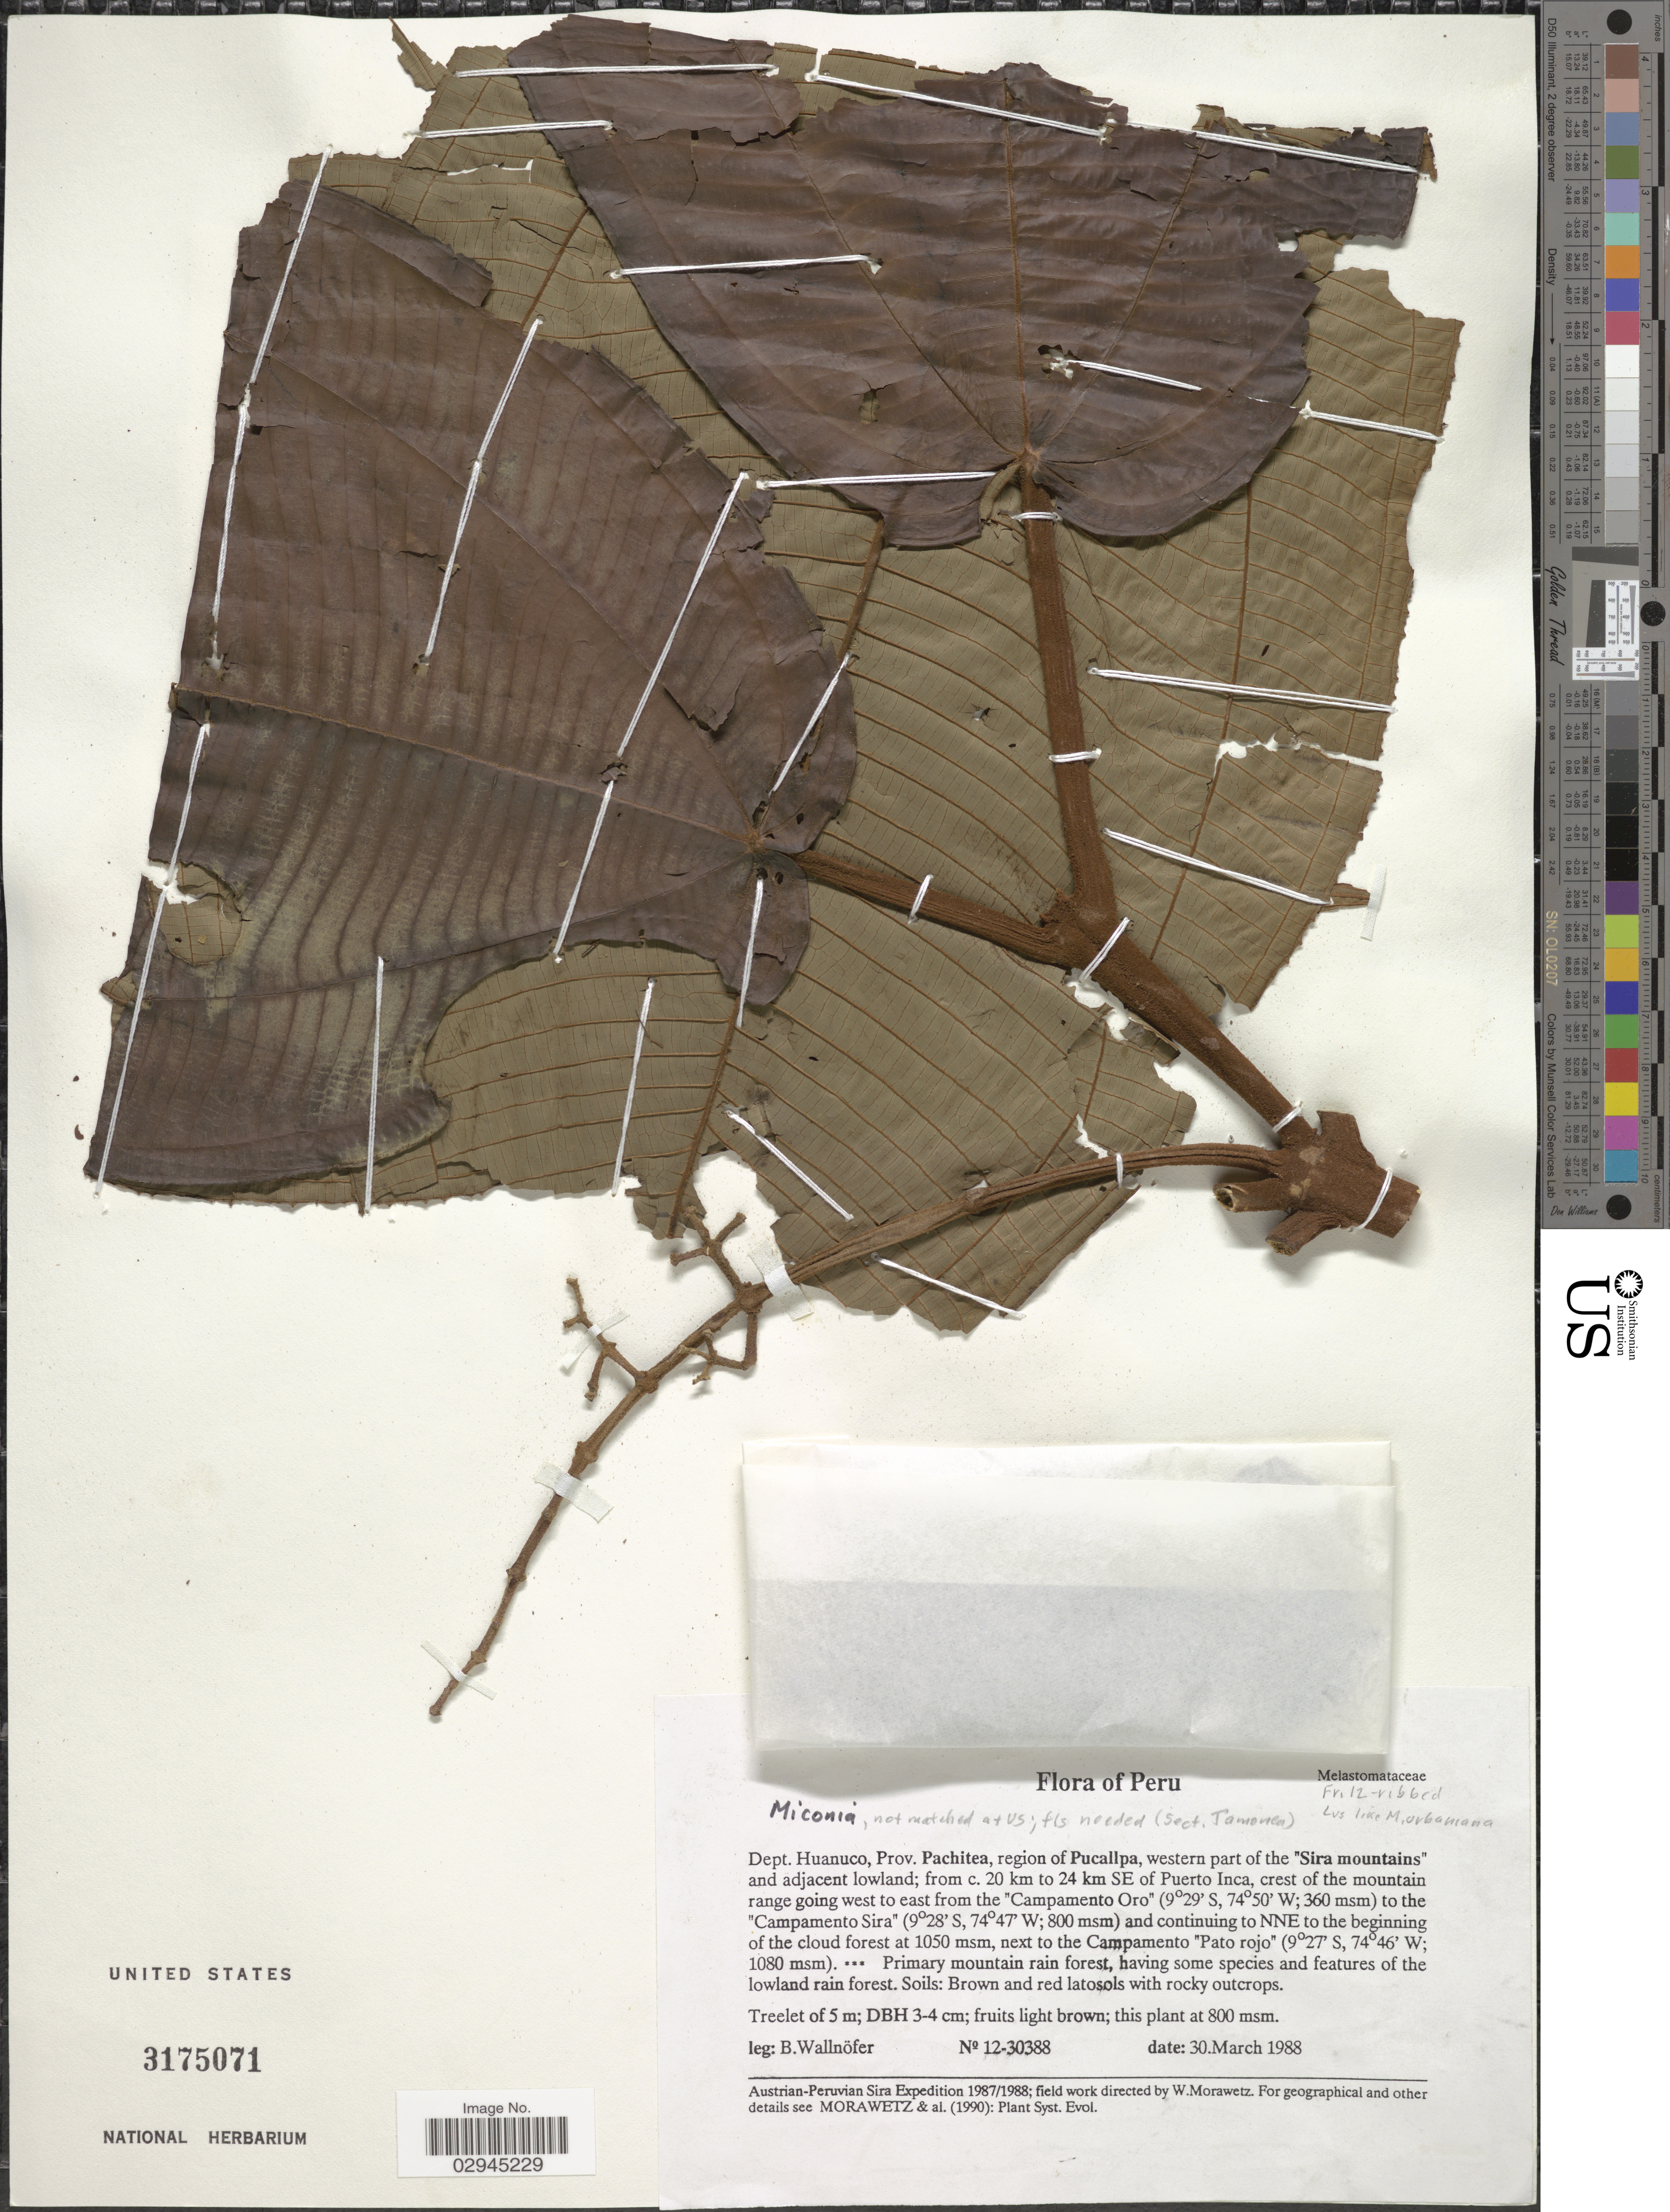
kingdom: Plantae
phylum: Tracheophyta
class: Magnoliopsida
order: Myrtales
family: Melastomataceae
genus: Miconia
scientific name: Miconia sp.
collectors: B. Wallnöfer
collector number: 12-30388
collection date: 1988-03-30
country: Peru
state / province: Huánuco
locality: Dept. Huanuco, Prov. Pachitea, region of Pucallpa, western part of the "Sira mountains" and adjacent lowland; from c. 20 km to 24 km SE of Puerto Inca, crest of the mountain range going west to east from the "Campamento Oro" to the "Campamento Sira" and continuing to NNE to the beginning of the cloud forest, next to the Campamento "Pato rojo".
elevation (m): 800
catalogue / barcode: US 3175071